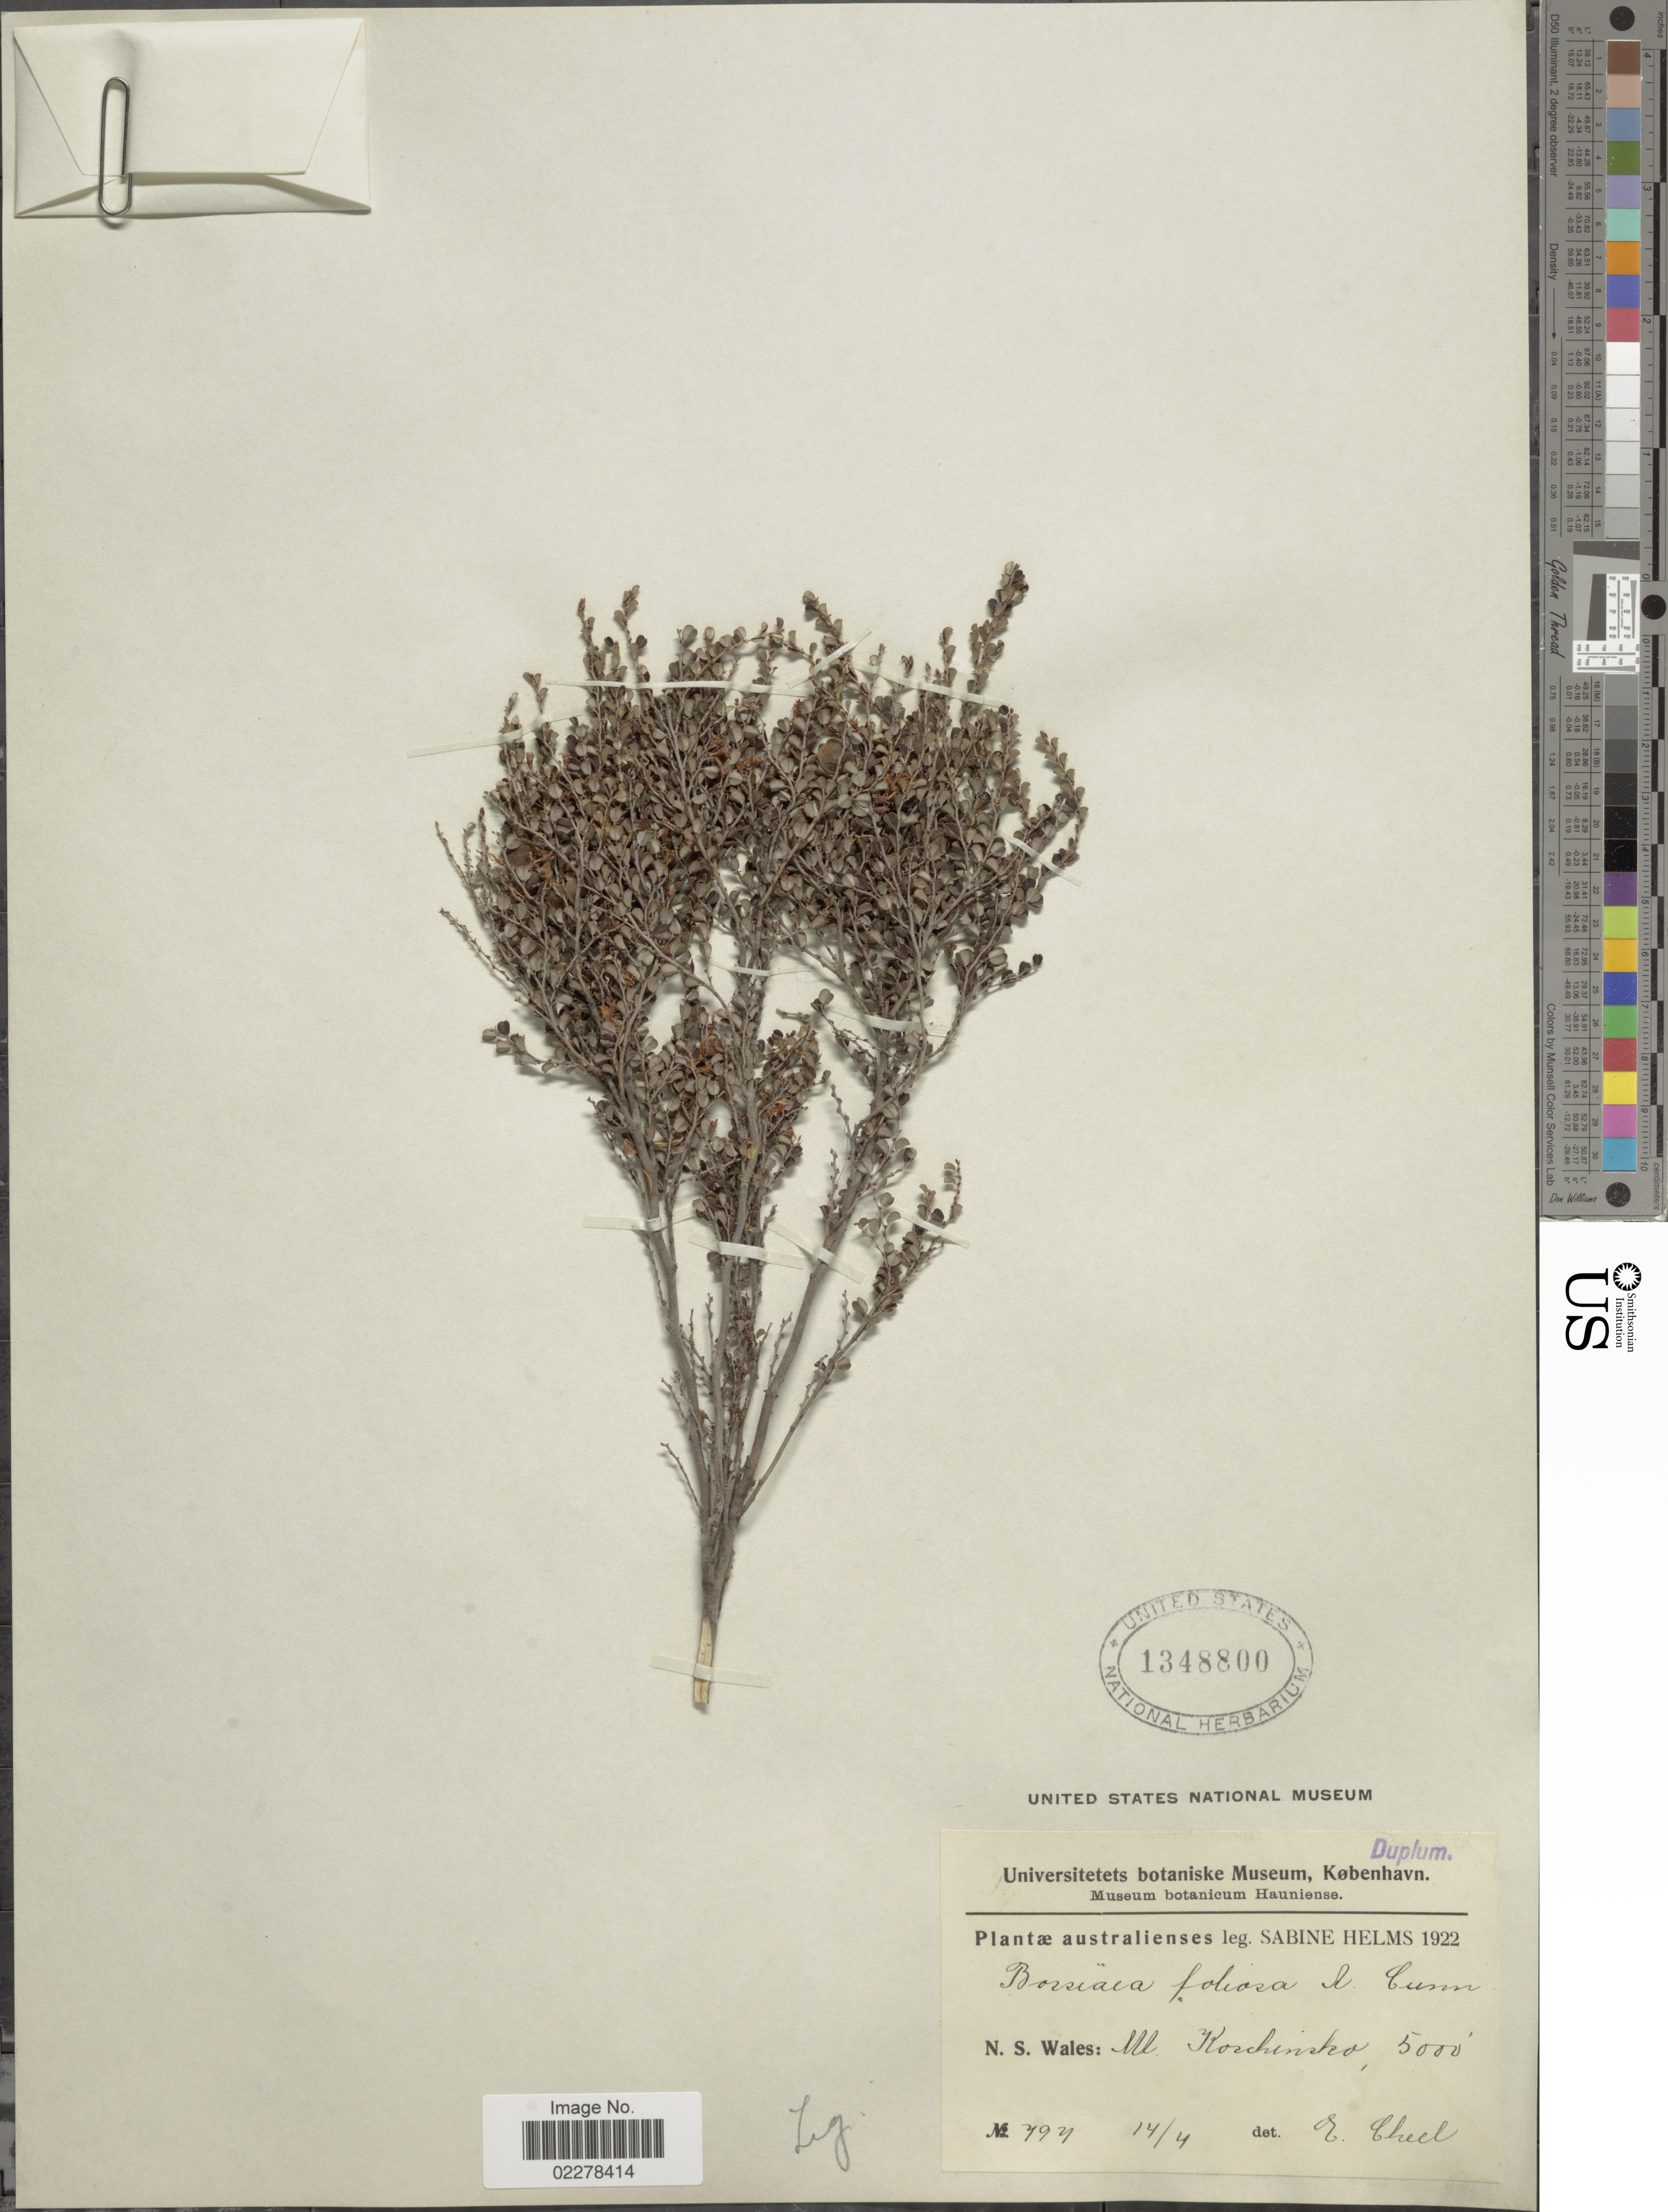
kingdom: Plantae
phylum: Tracheophyta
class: Magnoliopsida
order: Fabales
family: Fabaceae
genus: Bossiaea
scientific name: Bossiaea foliosa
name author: A. Cunn.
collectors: S. Helms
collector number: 797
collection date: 1922-04-14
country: Australia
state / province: New South Wales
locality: N.S. Wales: Mt. Koschinsko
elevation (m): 1524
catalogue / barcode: US 1348800